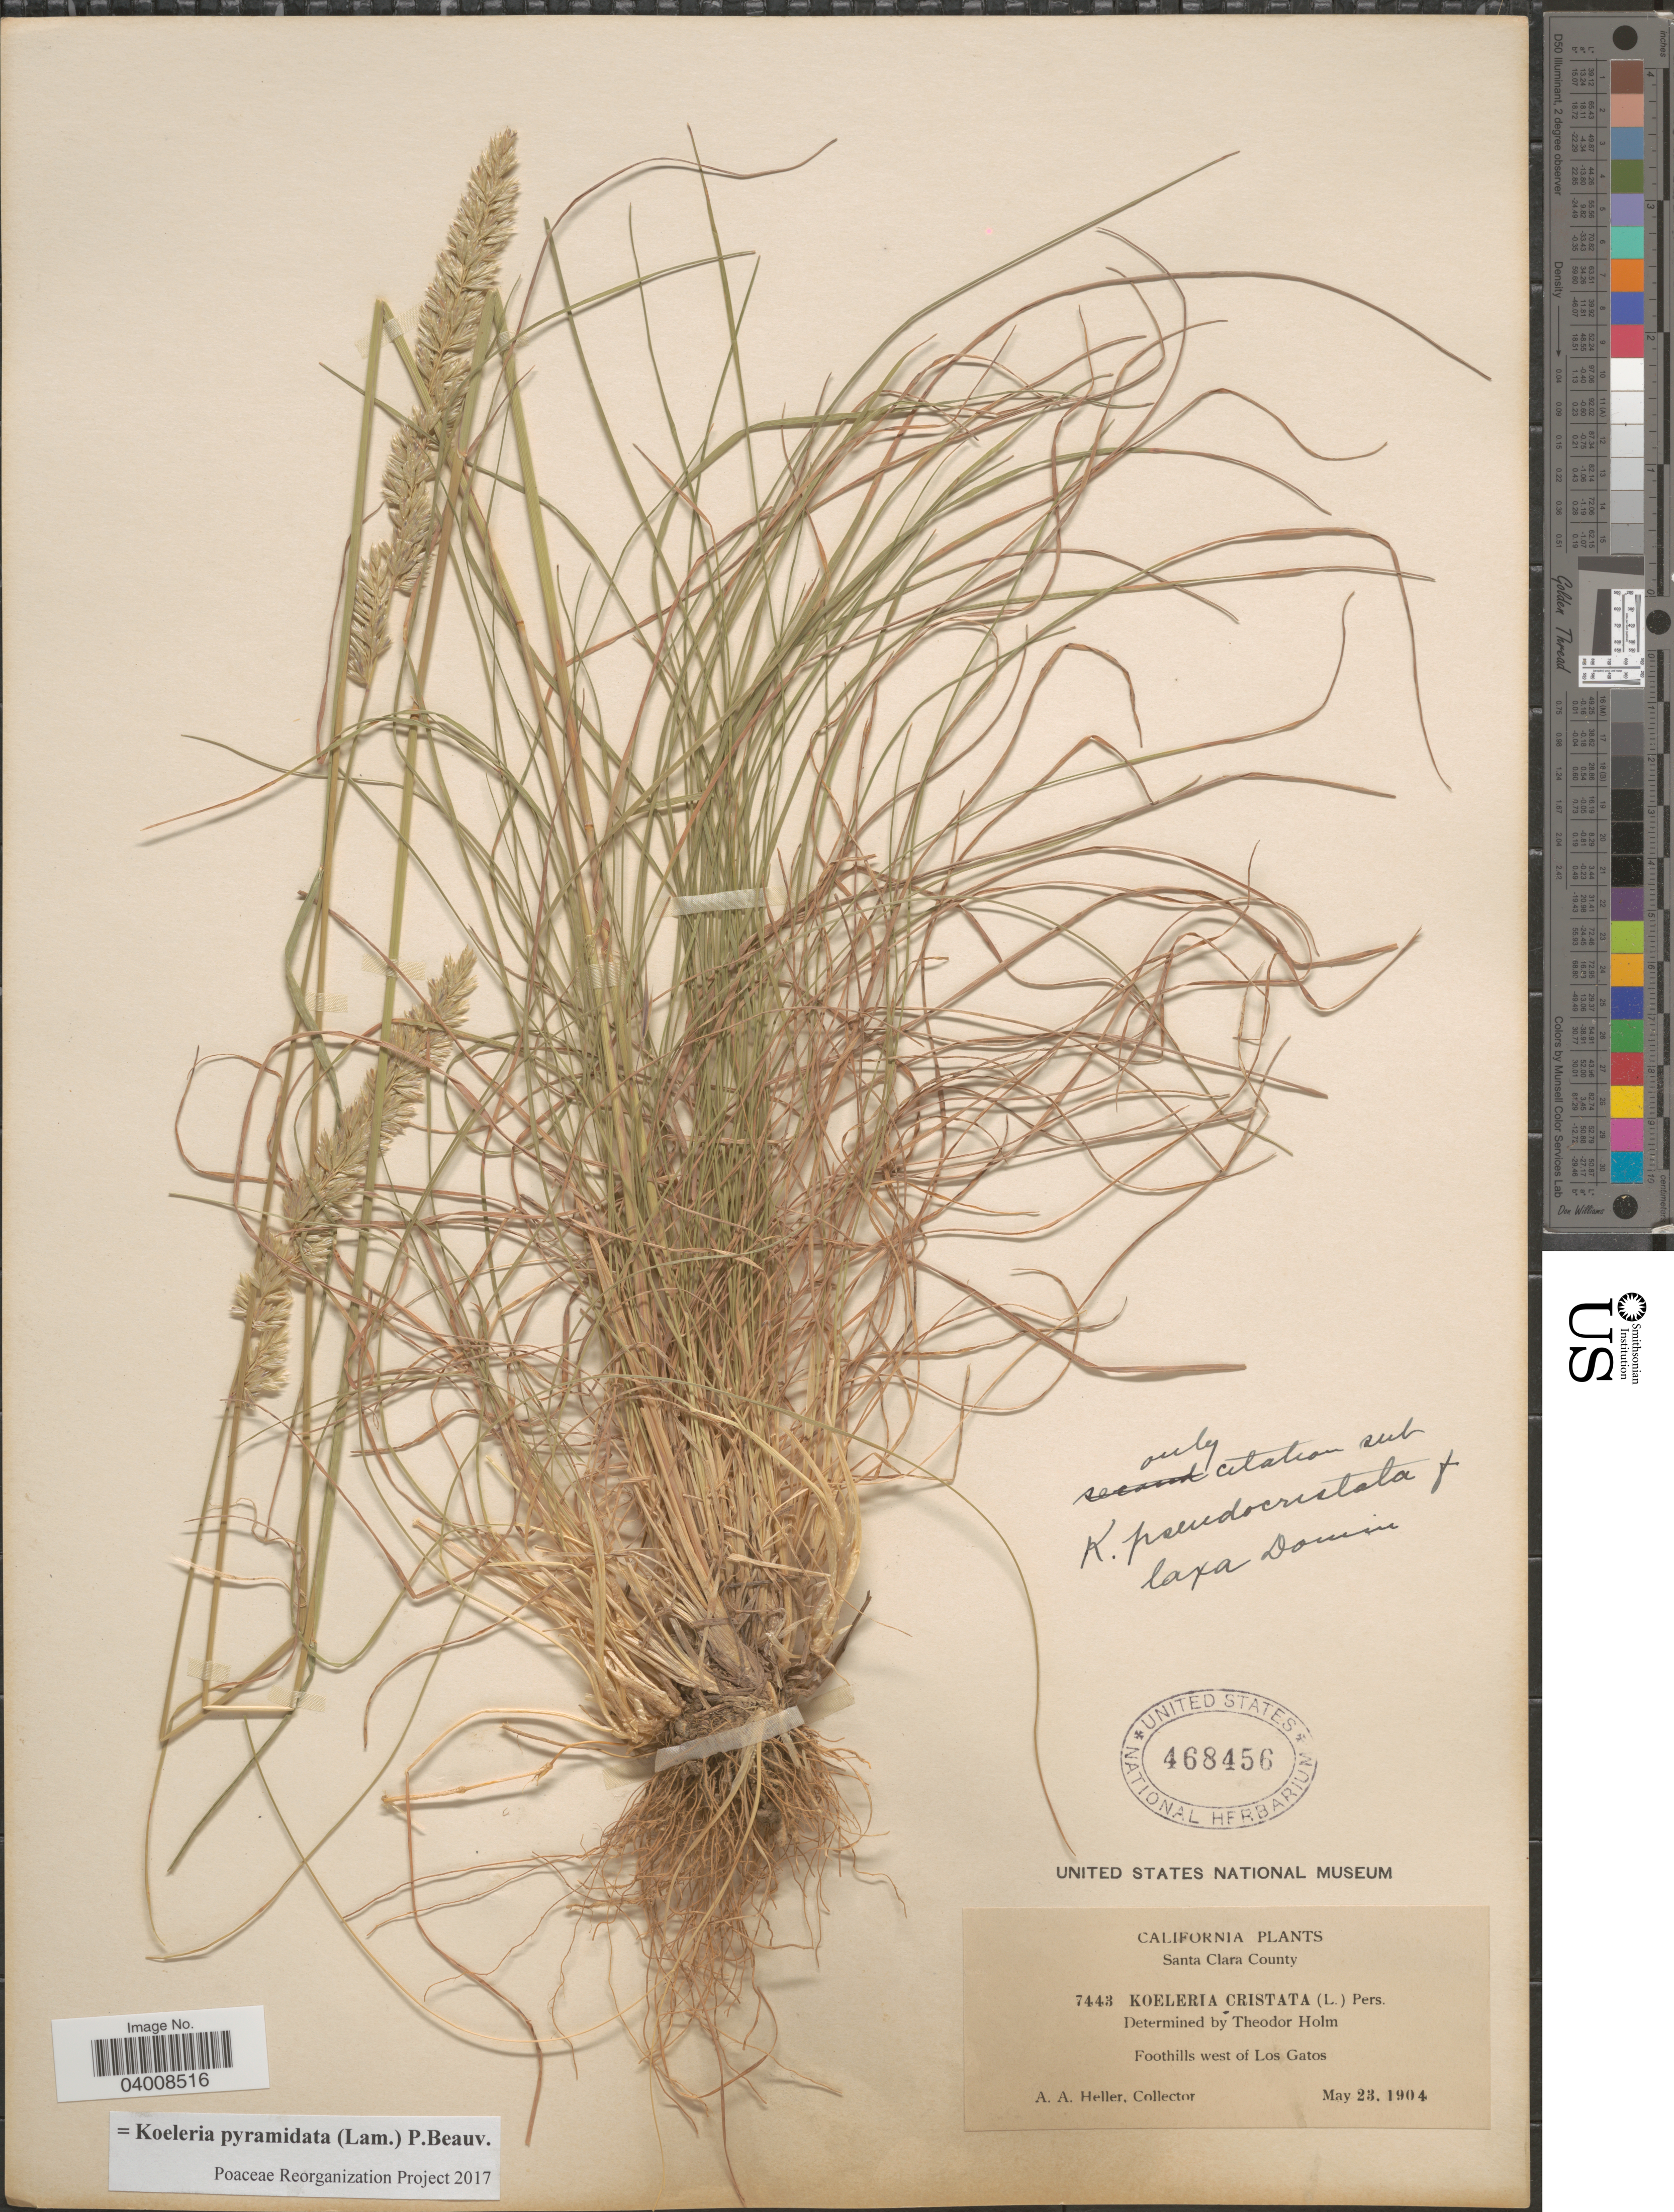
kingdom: Plantae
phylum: Tracheophyta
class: Liliopsida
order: Poales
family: Poaceae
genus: Koeleria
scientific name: Koeleria spicata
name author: (L.) Barberá et al.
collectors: A. A. Heller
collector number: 7443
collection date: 1904-05-23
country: United States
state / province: California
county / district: Santa Clara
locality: Santa Clara County. Foothills west of Los Gatos.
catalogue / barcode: US 468456